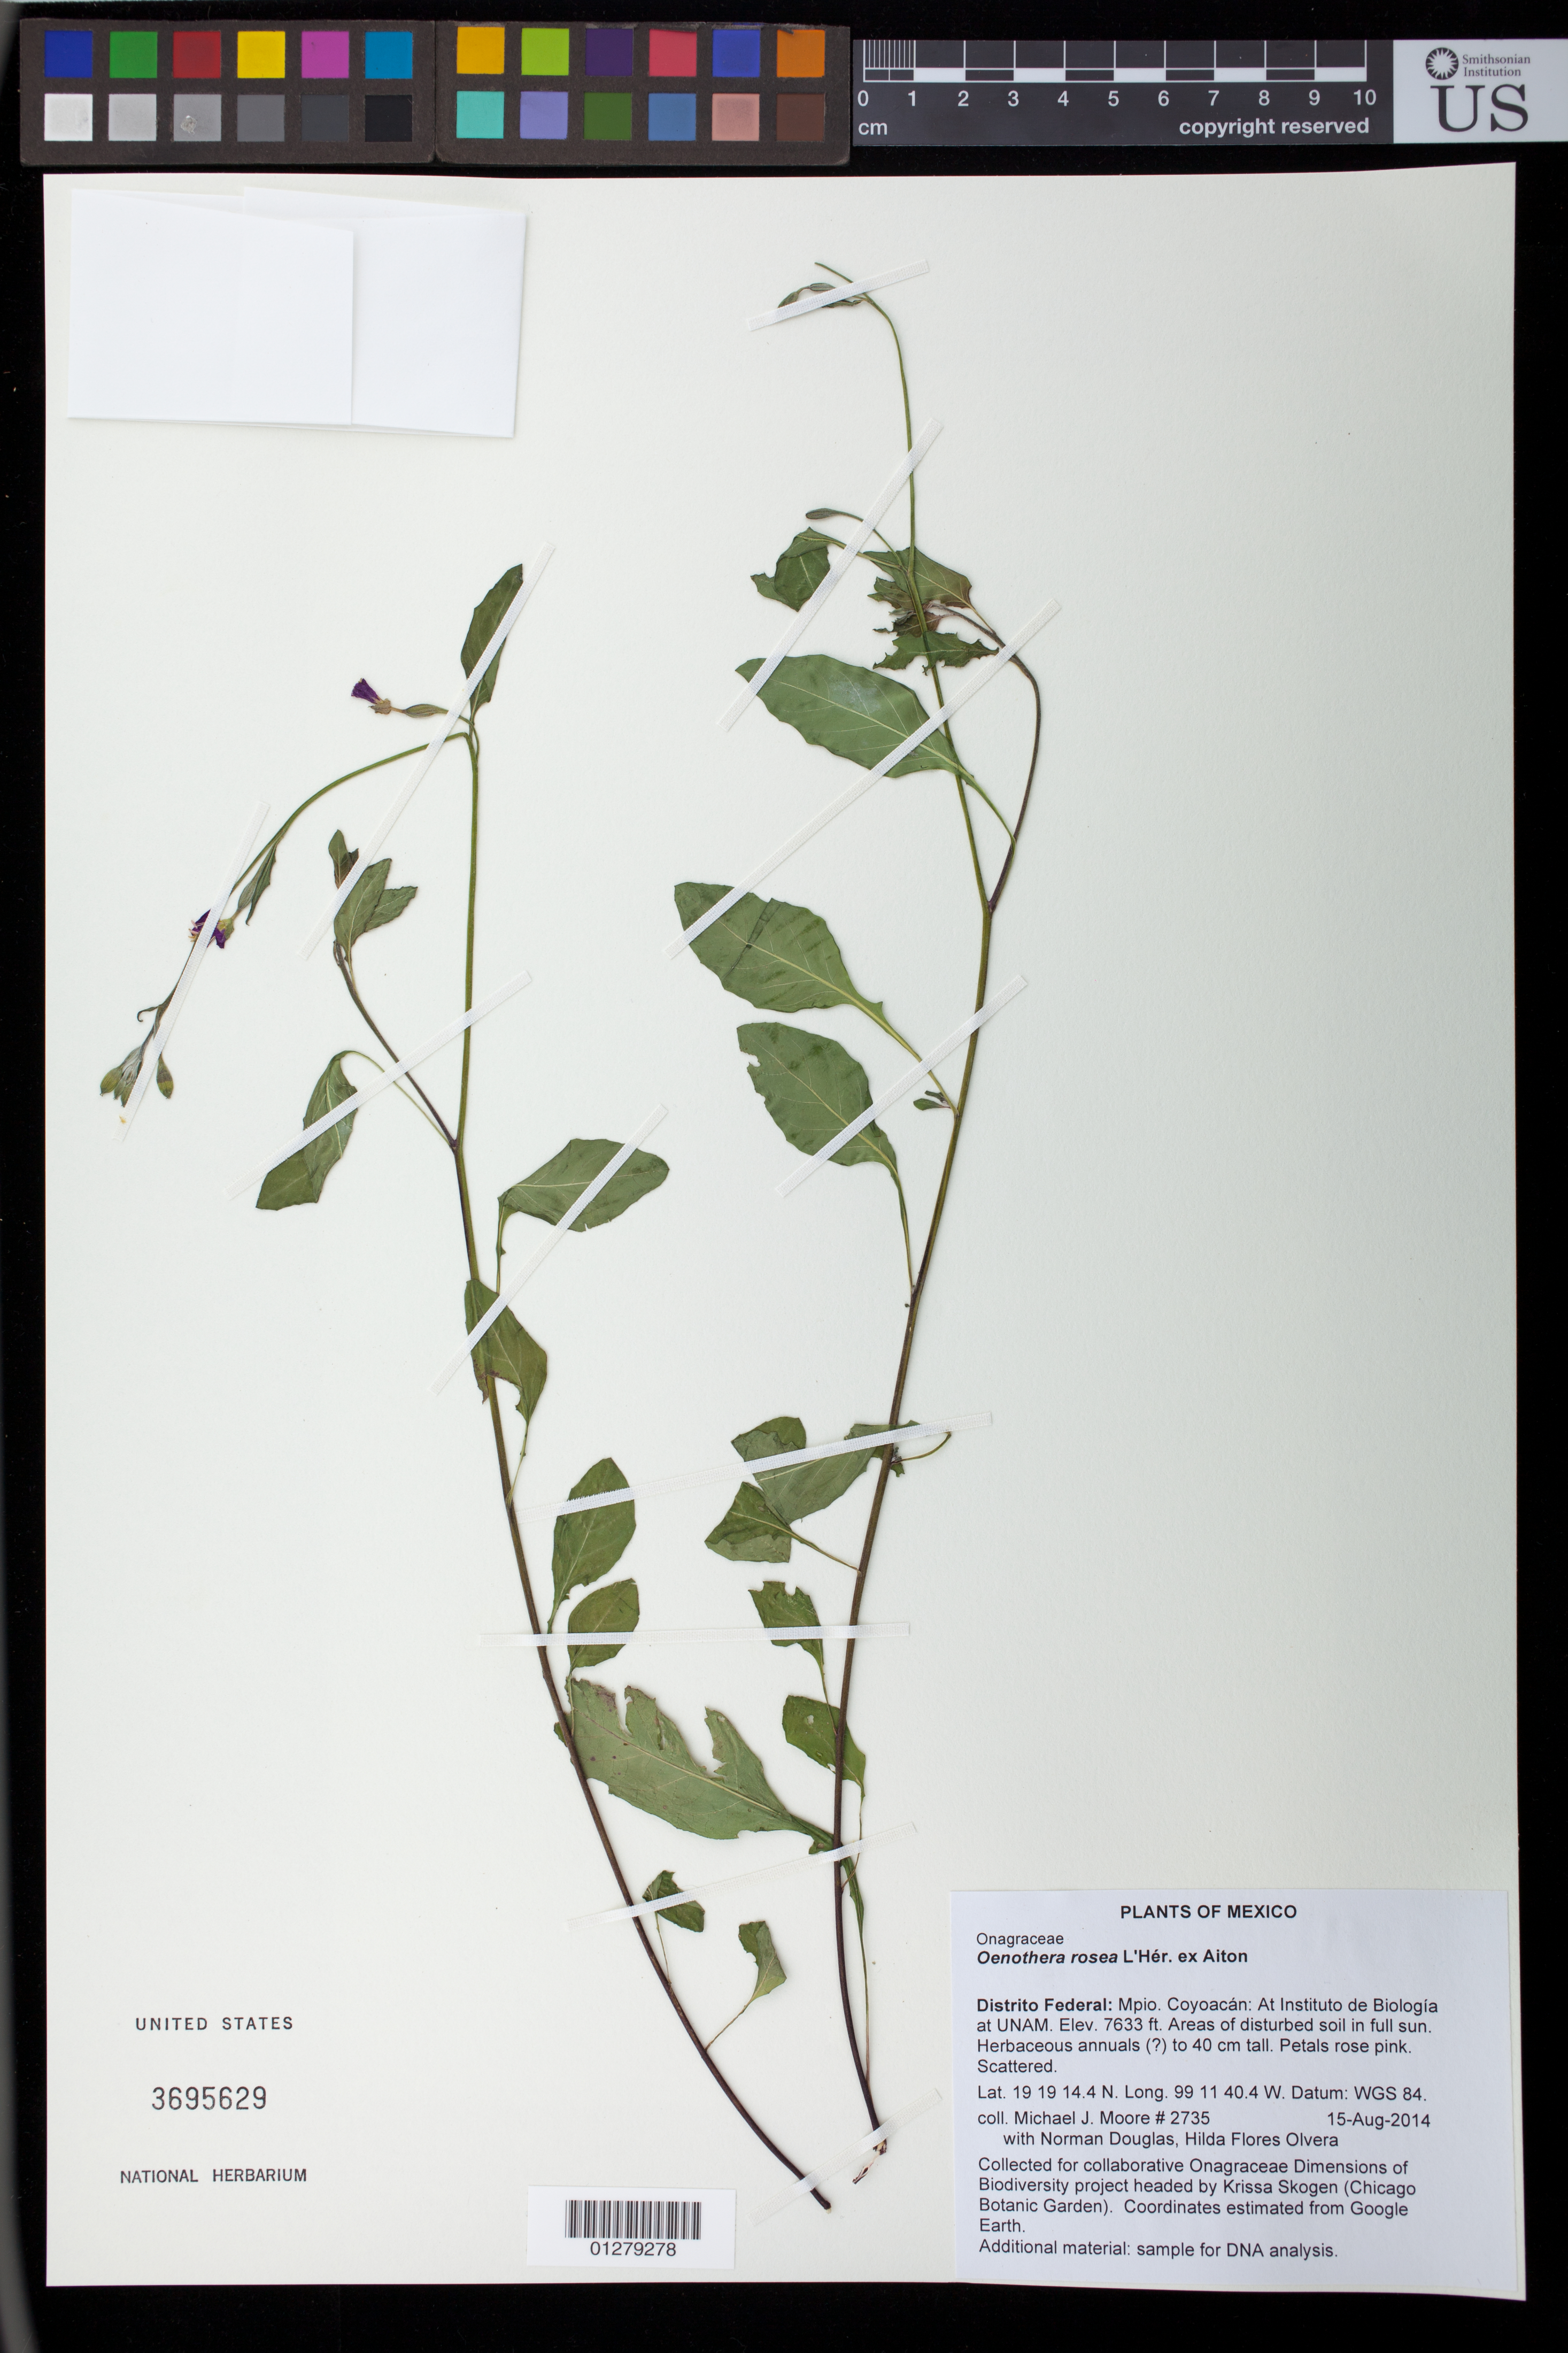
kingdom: Plantae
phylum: Tracheophyta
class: Magnoliopsida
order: Myrtales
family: Onagraceae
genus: Oenothera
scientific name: Oenothera rosea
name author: L'Hér. ex Aiton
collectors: M. J. Moore, N. Douglas & H. Flores Olvera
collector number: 2735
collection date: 2014-08-15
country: Mexico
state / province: Distrito Federal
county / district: Coyoacan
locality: At Instituto de Biologia at UNAM.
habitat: Areas of disturbed soil in full sun.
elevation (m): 2327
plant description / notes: Collected for collaborative Onagraceae Dimensions of Biodiversity project headed by Krissa Skogen (Chicago Botanic Garden). Coordinates estimated from Google Earth.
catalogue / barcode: US 3695629